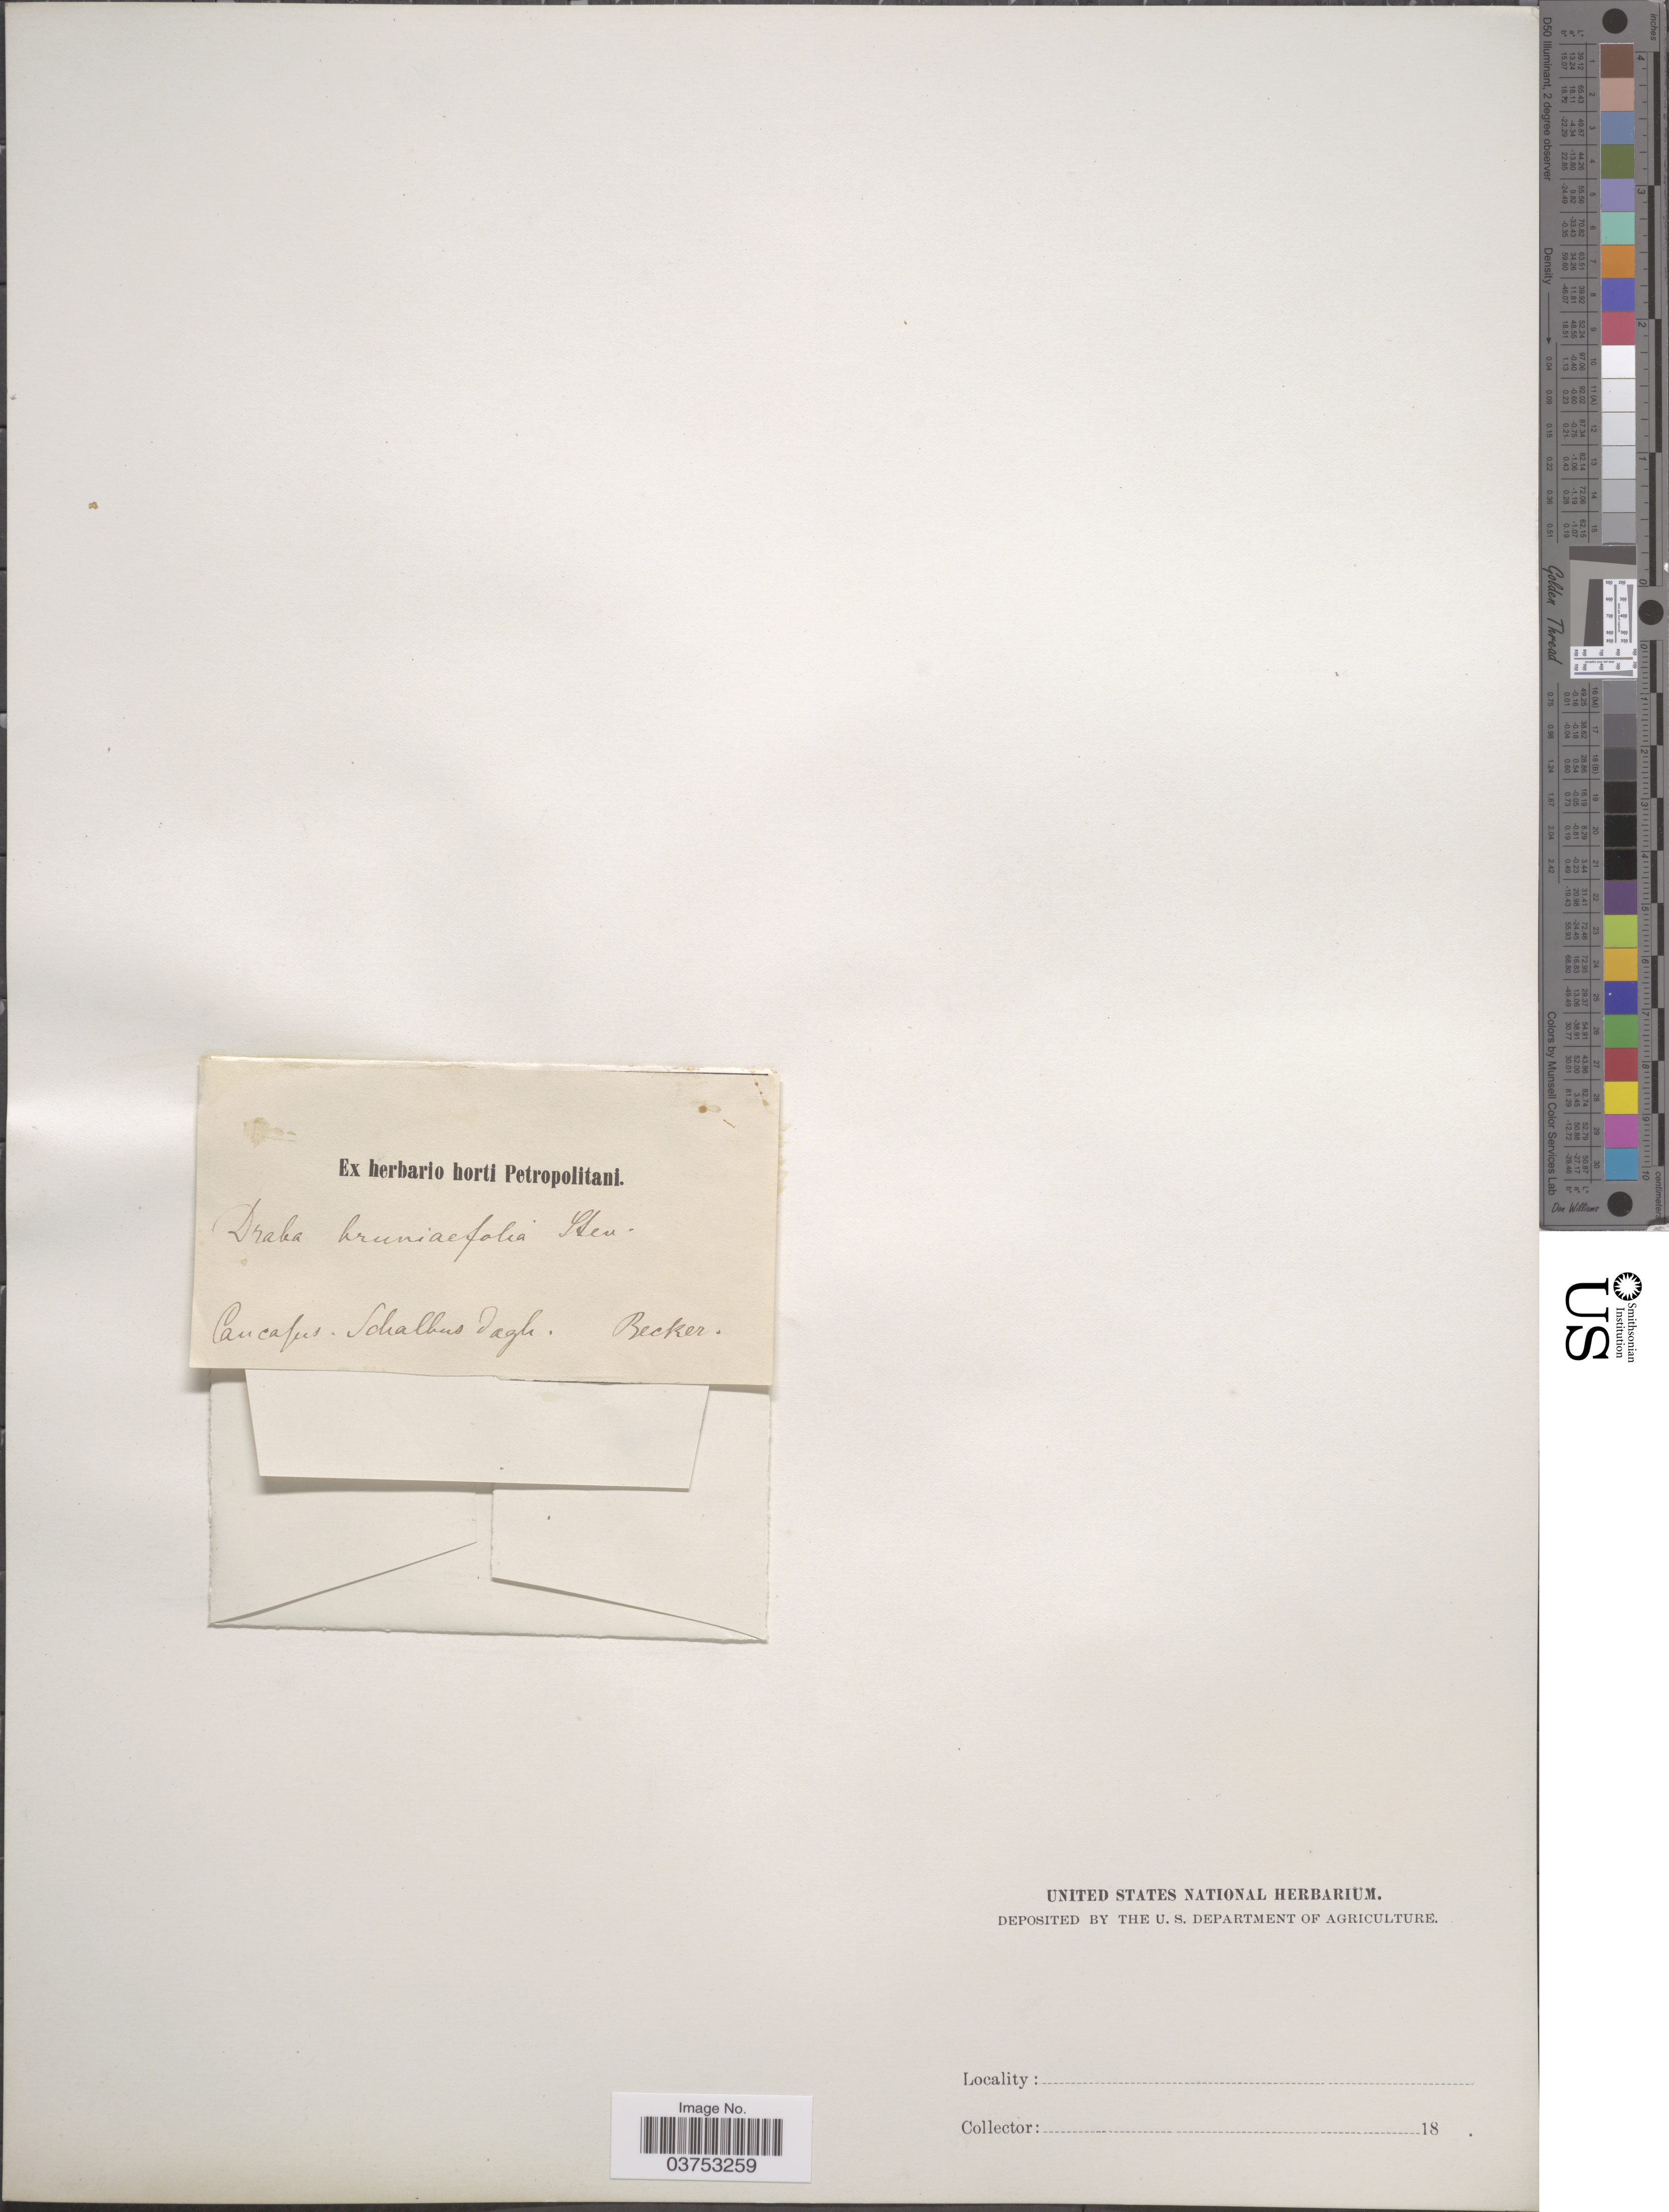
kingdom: Plantae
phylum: Tracheophyta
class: Magnoliopsida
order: Brassicales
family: Brassicaceae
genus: Draba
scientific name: Draba bruniifolia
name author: Steven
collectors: -. Becker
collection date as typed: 18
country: Russian Federation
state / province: Dagestan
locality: Caucasus. Schalbus dagh.